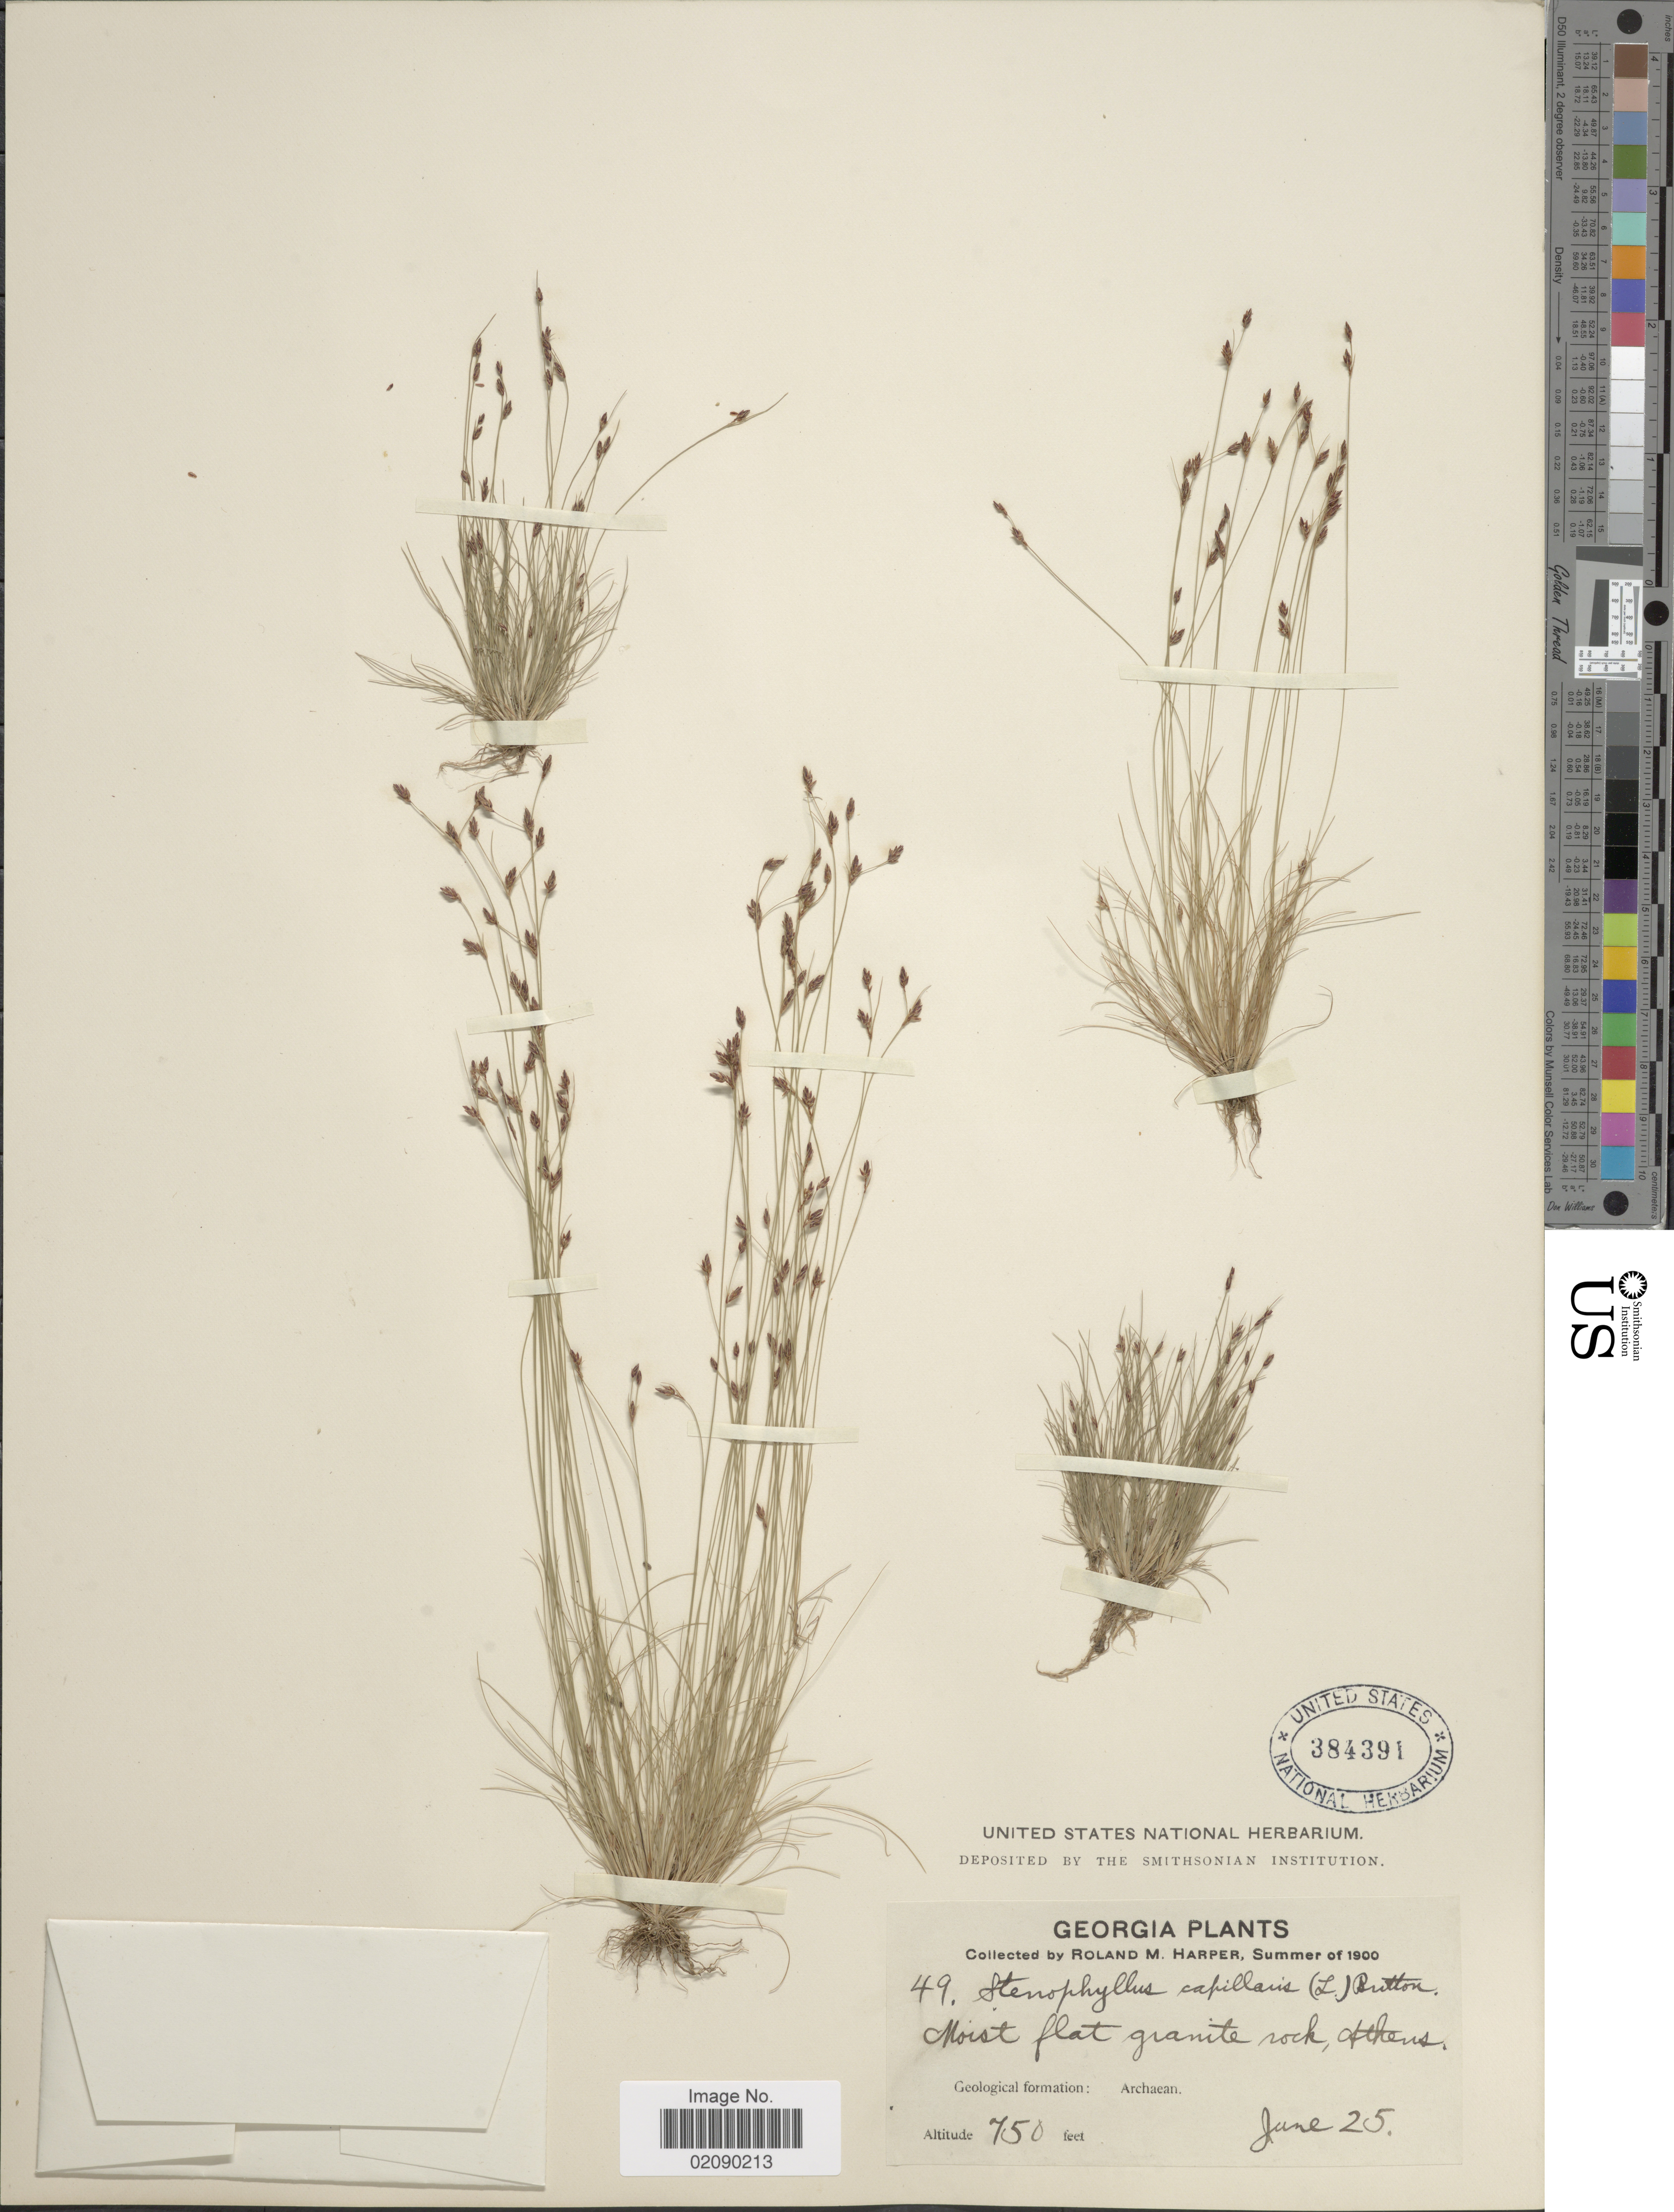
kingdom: Plantae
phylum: Tracheophyta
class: Liliopsida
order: Poales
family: Cyperaceae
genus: Bulbostylis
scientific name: Bulbostylis capillaris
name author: (L.) Kunth ex C.B. Clarke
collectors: R. M. Harper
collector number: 49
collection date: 1900-06-25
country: United States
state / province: Georgia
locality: Athens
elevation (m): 229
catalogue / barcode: US 384391